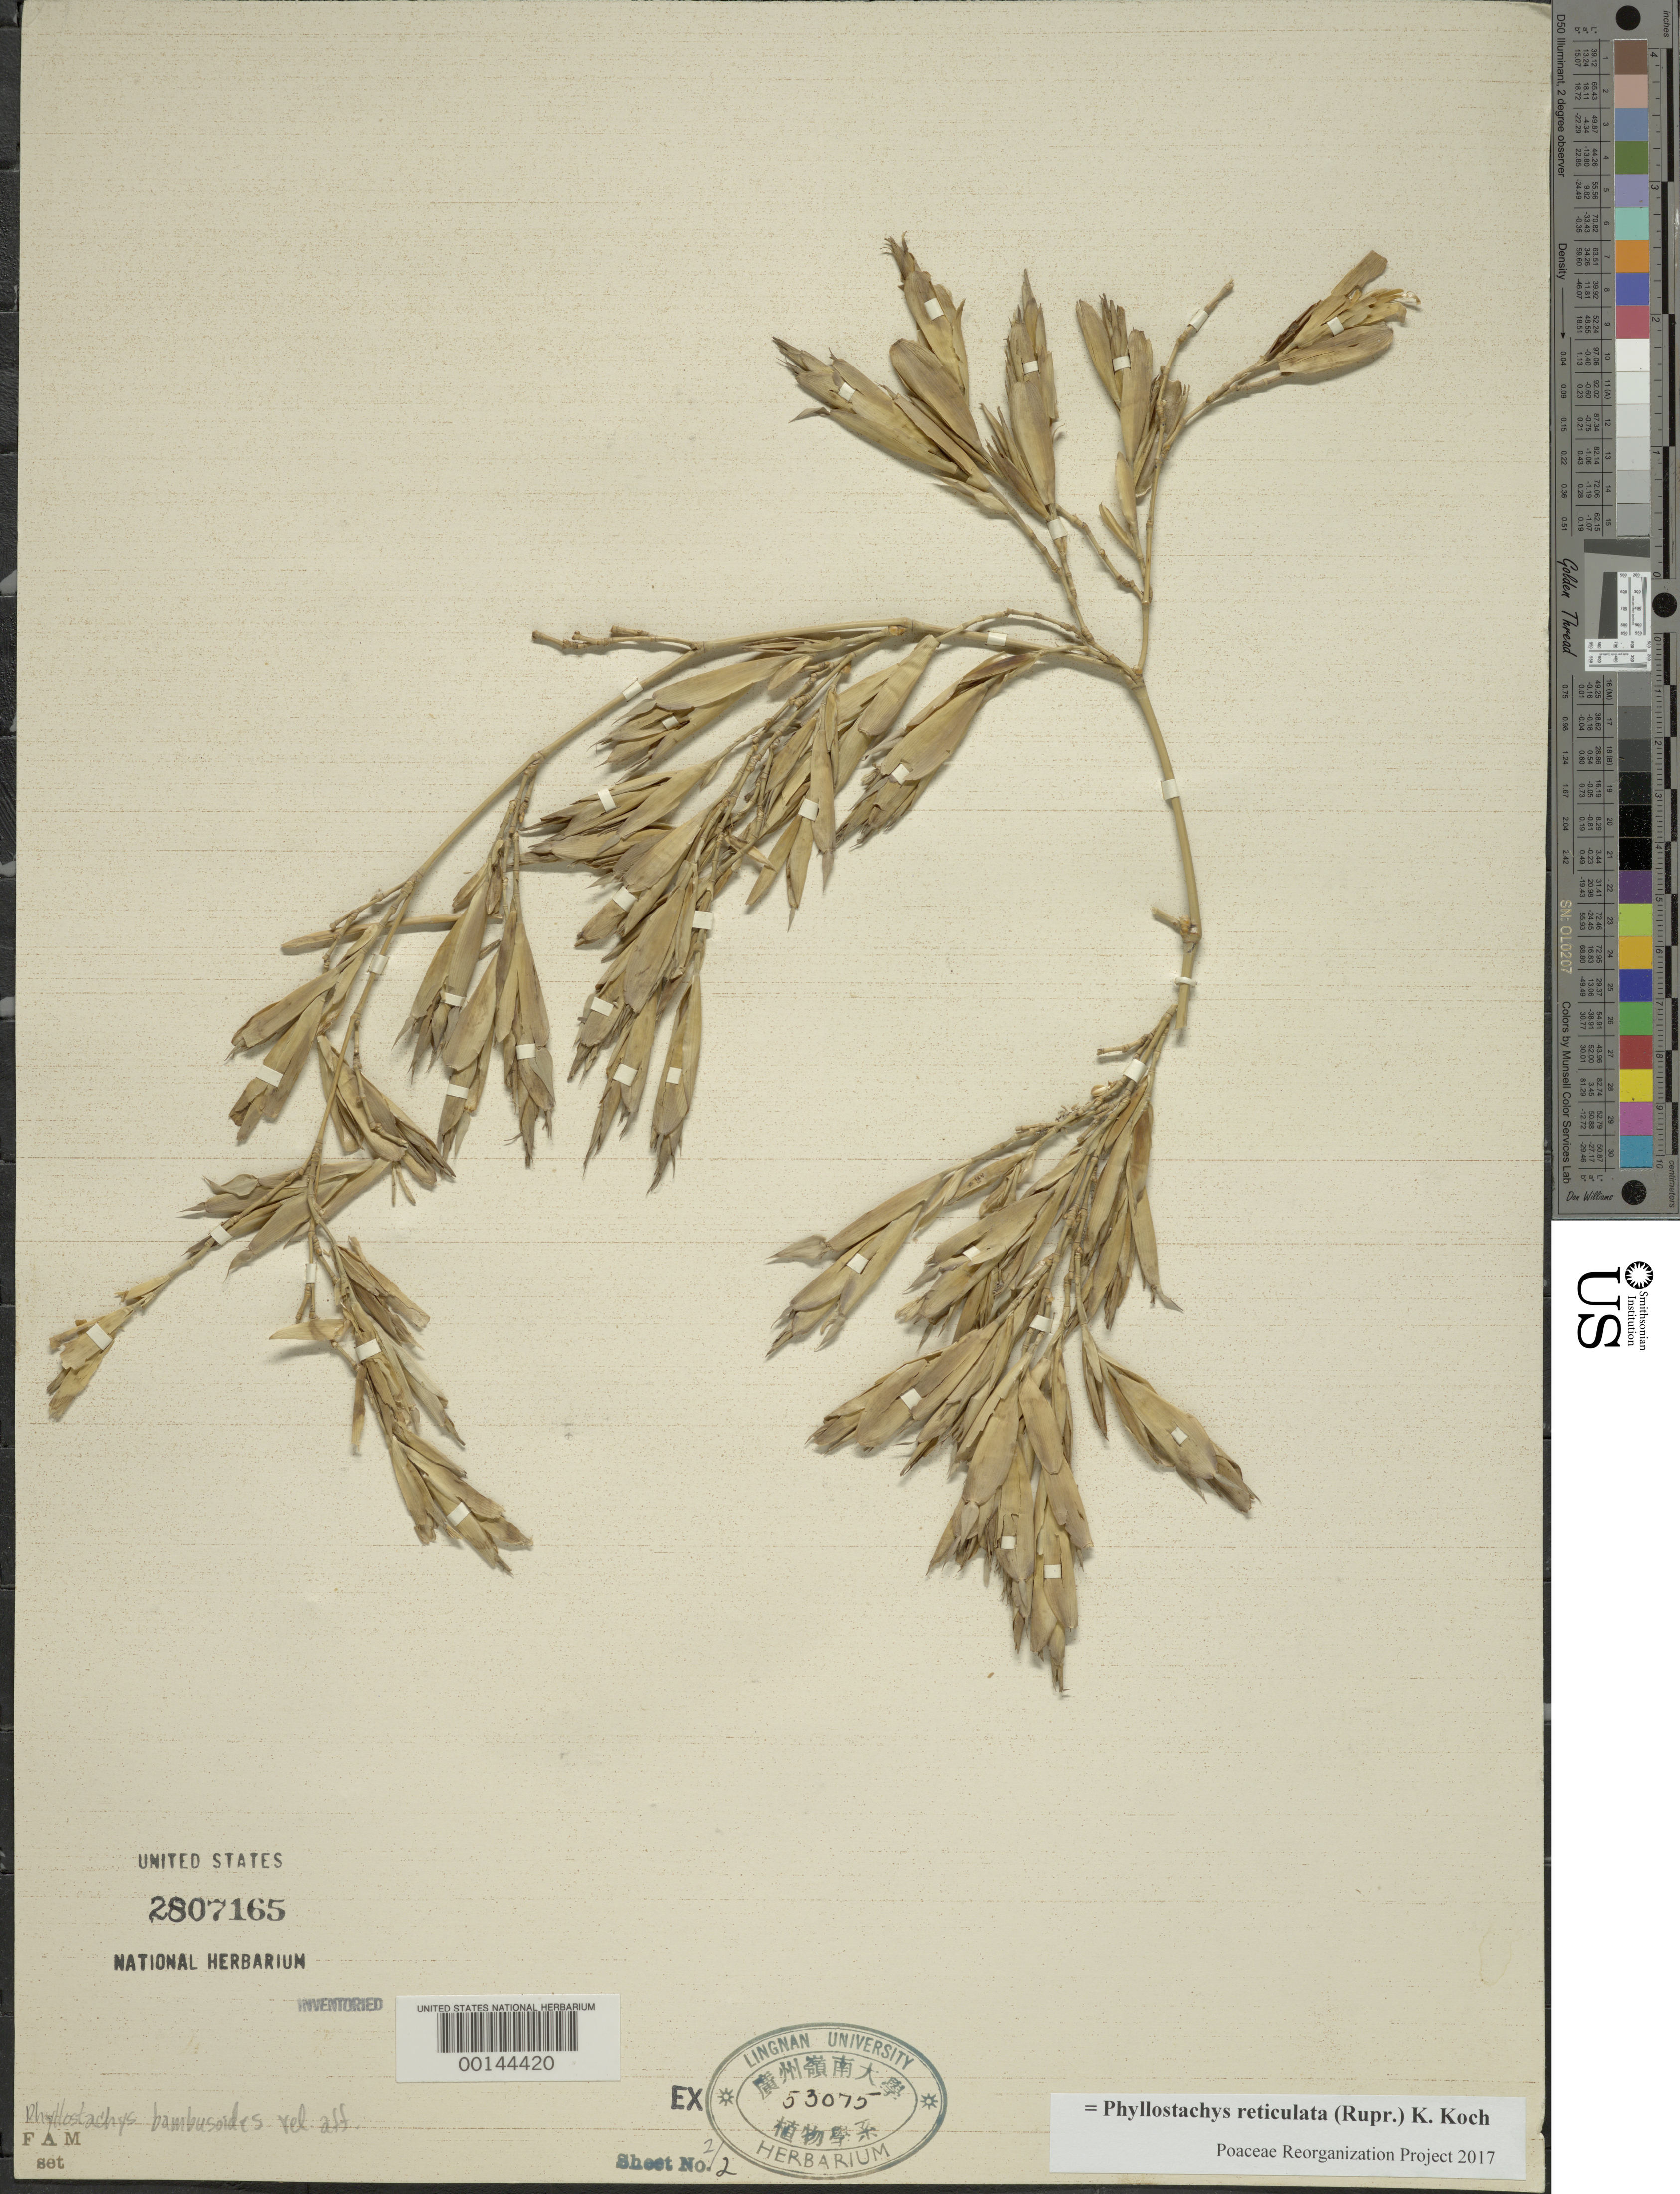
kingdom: Plantae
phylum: Tracheophyta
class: Liliopsida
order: Poales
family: Poaceae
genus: Phyllostachys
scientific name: Phyllostachys reticulata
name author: (Rupr.) K. Koch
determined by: Poaceae Reorganization Project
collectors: C. Tso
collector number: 664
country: China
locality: Kiangsu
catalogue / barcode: US 2807165